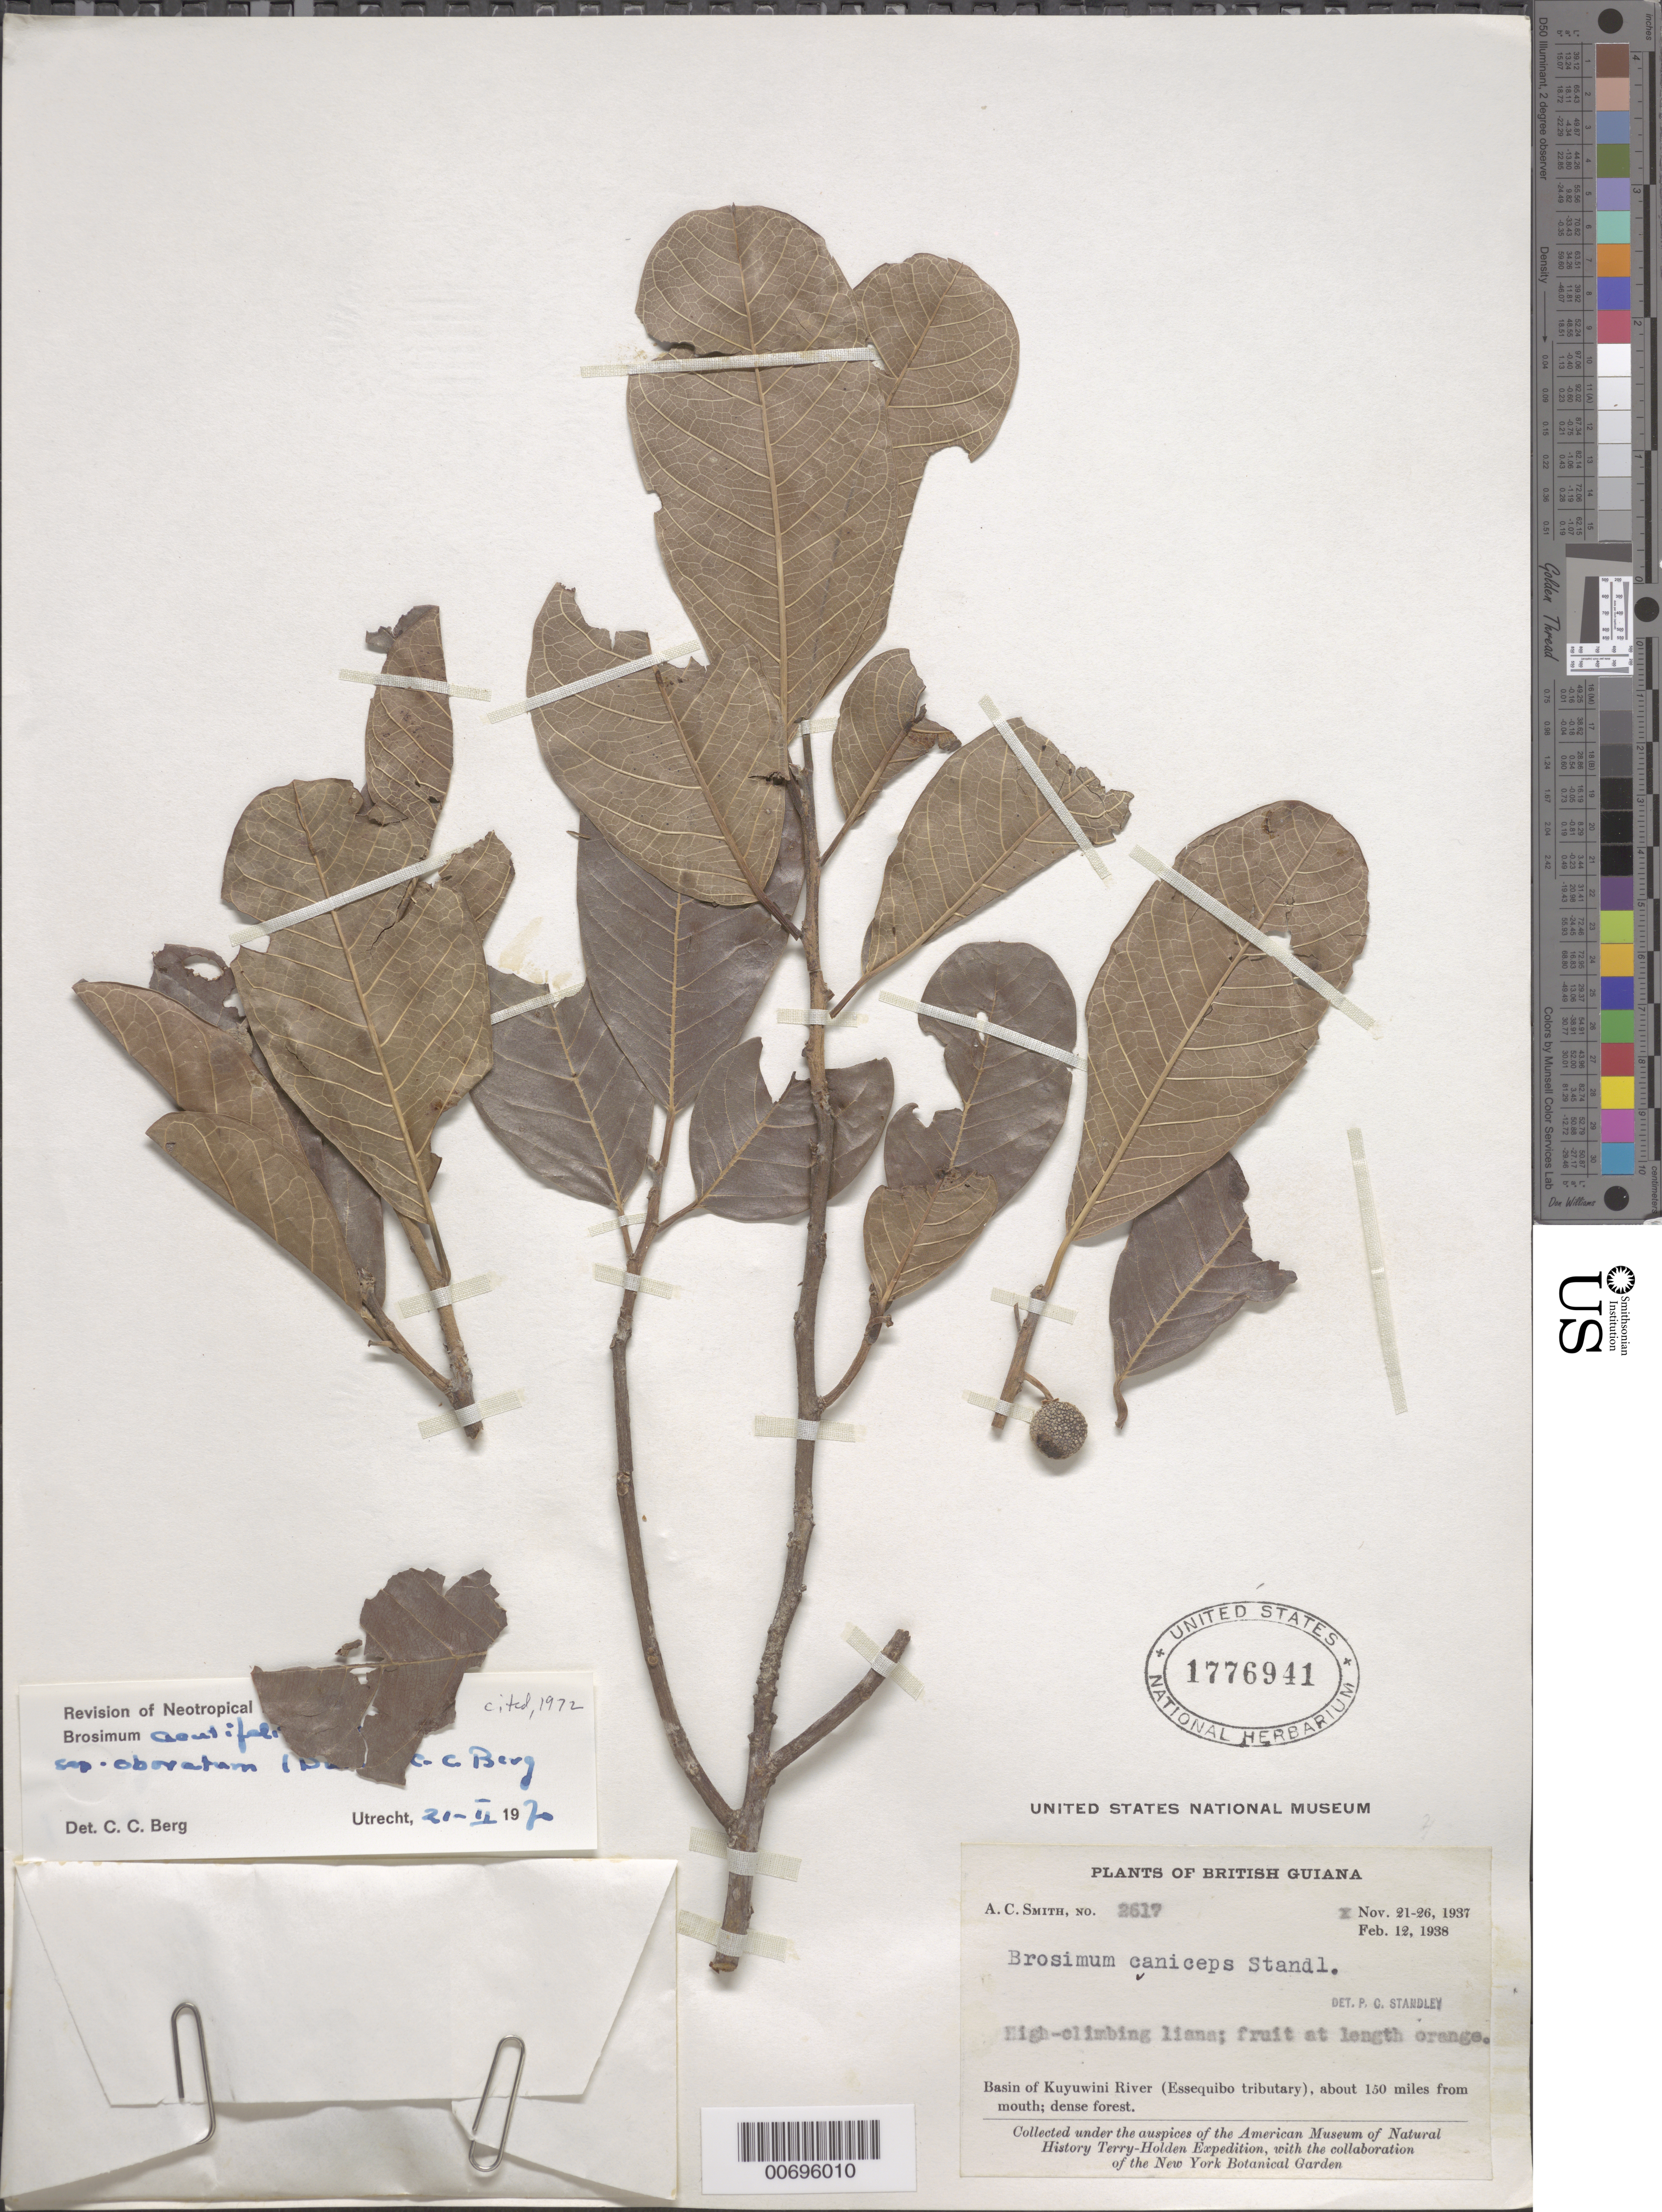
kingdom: Plantae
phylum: Tracheophyta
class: Magnoliopsida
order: Rosales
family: Moraceae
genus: Brosimum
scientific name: Brosimum acutifolium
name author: Huber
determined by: Berg, C. C.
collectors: A. C. Smith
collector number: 2617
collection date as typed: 21-Nov-37 to 26-Nov-37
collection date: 1937-11-21/1937-11-26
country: Guyana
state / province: U. Takutu-U. Essequibo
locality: Kuyuwini River Basin (Essequibo River tributary), about 150 mi. from mouth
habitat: Dense forest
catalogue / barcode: US 1776941